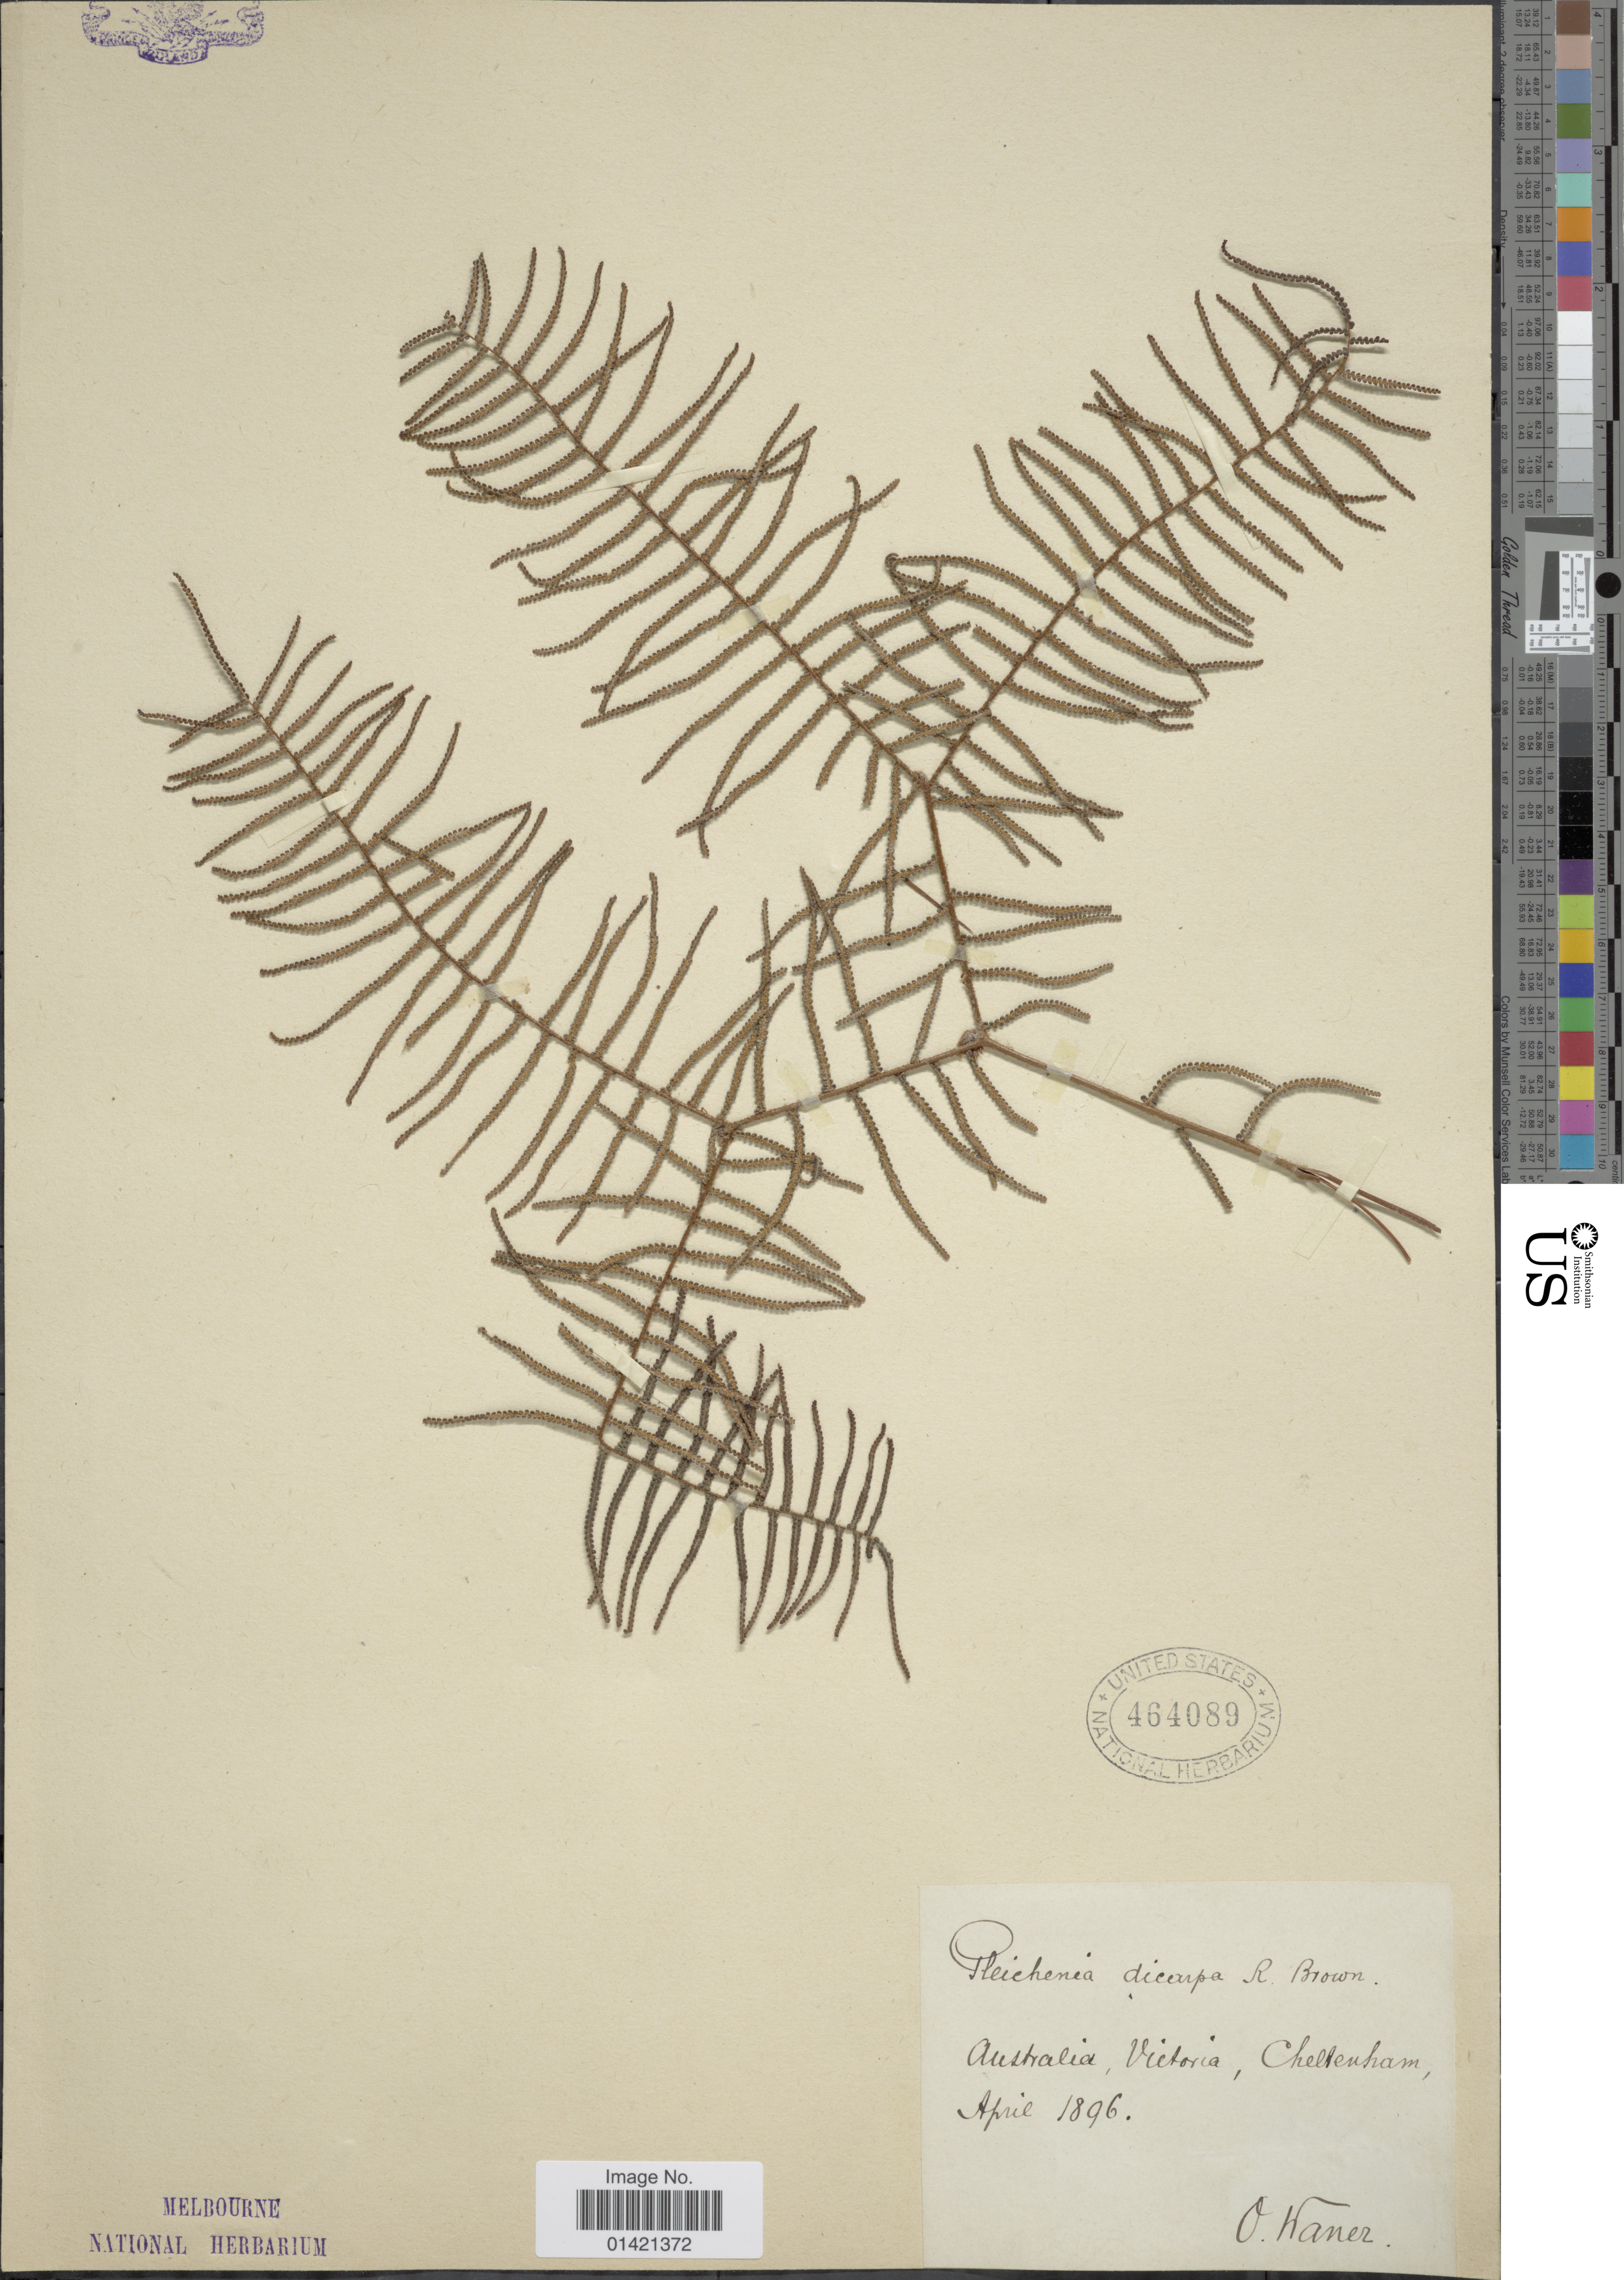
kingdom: Plantae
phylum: Tracheophyta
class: Polypodiopsida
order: Gleicheniales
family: Gleicheniaceae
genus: Gleichenia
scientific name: Gleichenia dicarpa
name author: R. Br.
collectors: O. Haner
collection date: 1896-04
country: Australia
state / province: Victoria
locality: Victoria, Cheltensham.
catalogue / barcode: US 464089